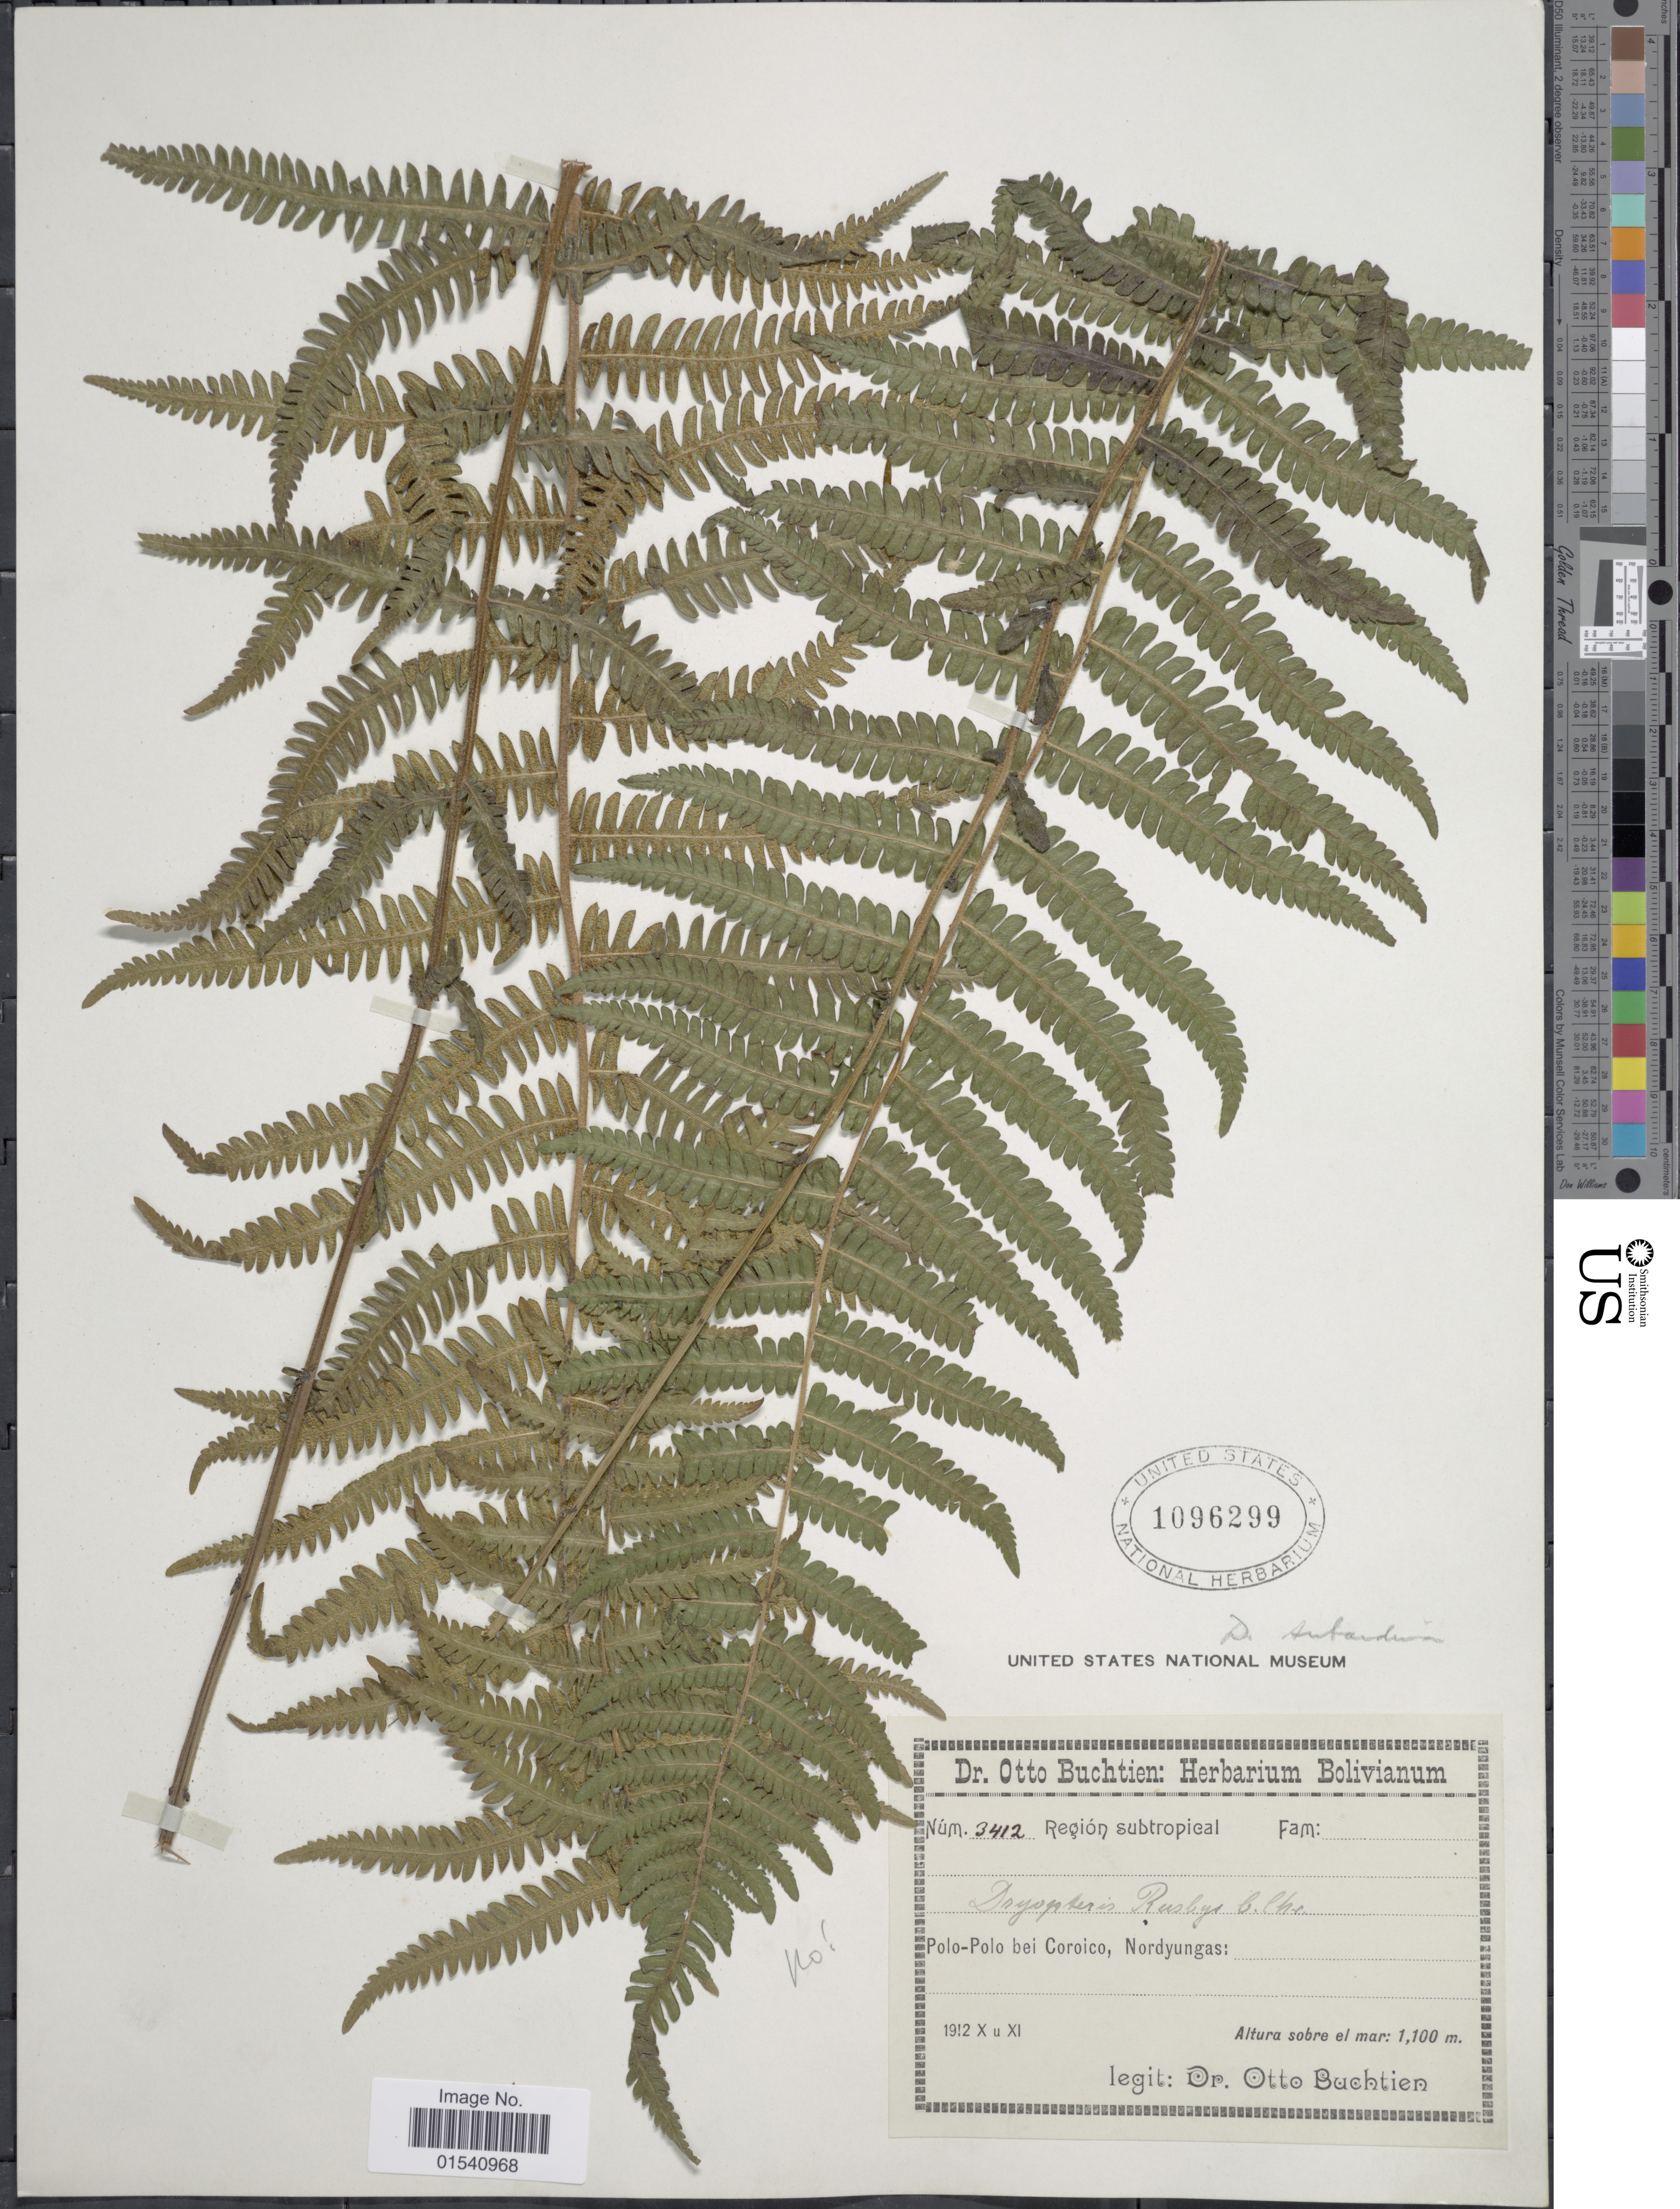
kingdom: Plantae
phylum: Tracheophyta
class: Polypodiopsida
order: Polypodiales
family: Thelypteridaceae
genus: Amauropelta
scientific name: Amauropelta rufa (Poir.) comb. nov., ined 2015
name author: (Poir.)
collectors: O. Buchtien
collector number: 3412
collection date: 1912-10/1912-11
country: Bolivia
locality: Polo-Polo bei Coroico, Nordyungas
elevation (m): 1100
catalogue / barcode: US 1096299